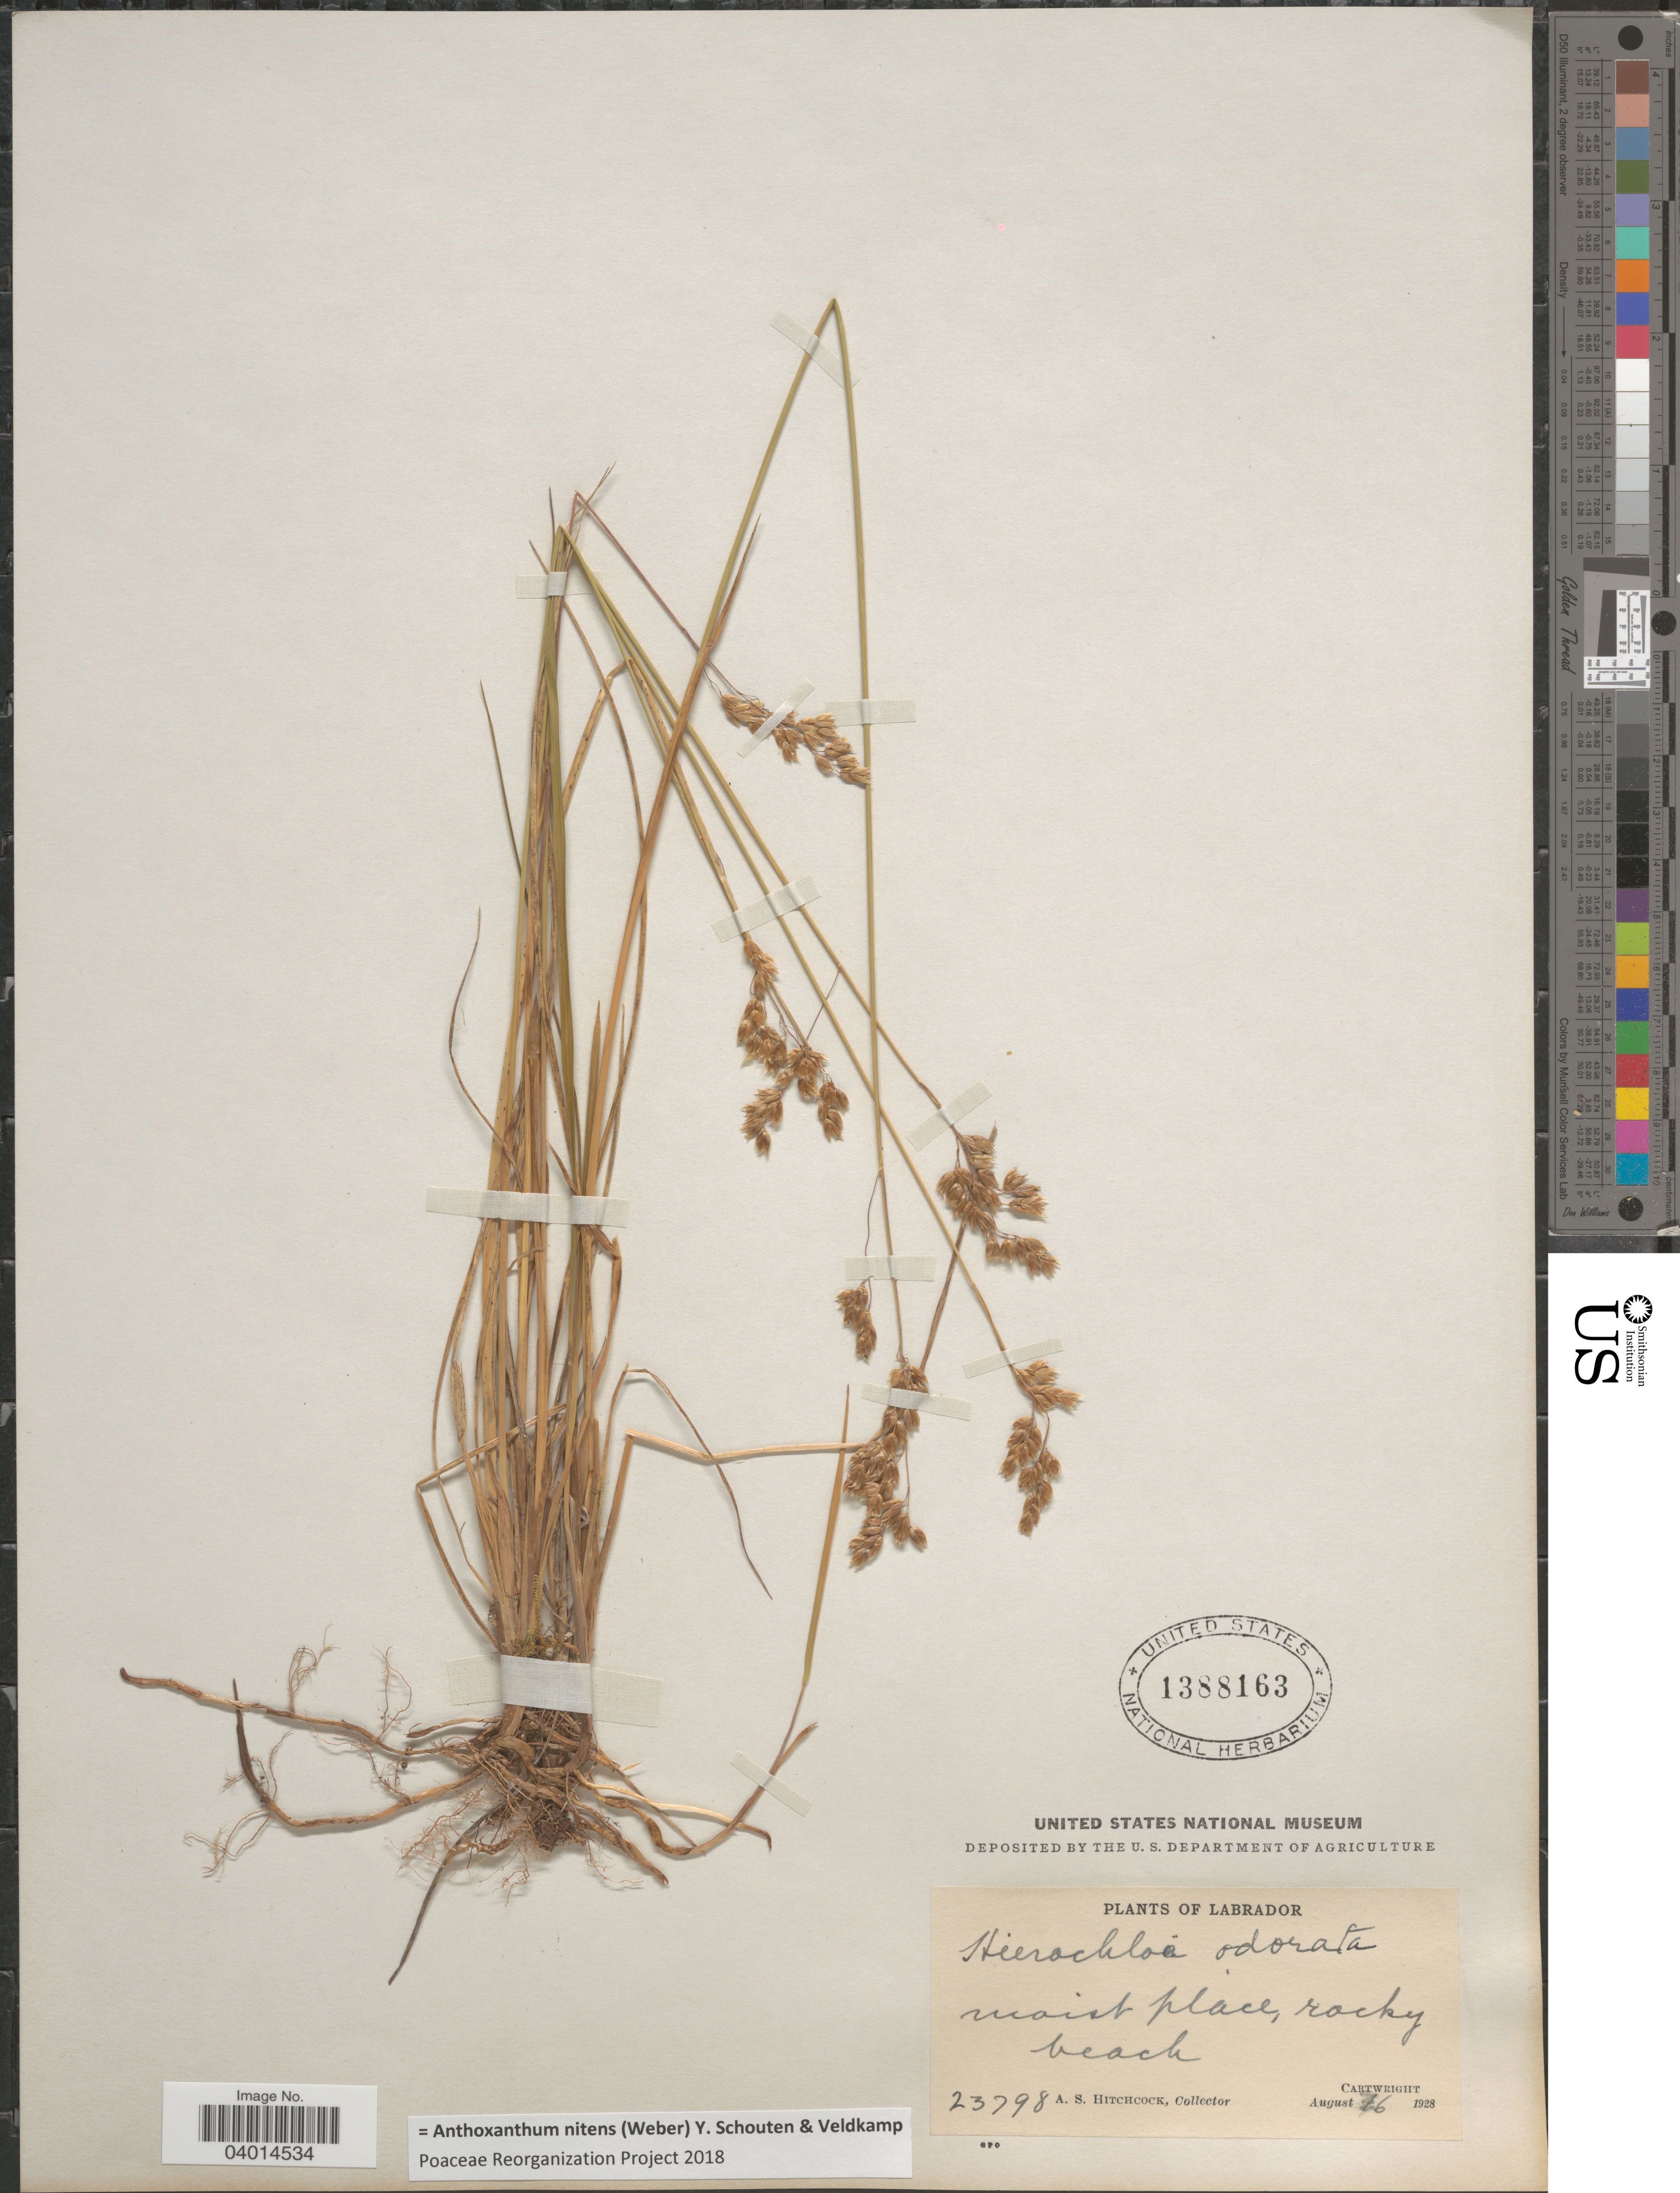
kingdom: Plantae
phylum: Tracheophyta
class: Liliopsida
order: Poales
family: Poaceae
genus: Anthoxanthum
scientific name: Anthoxanthum nitens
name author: (G.H. Weber) R.T.A. Schouten & Veldkamp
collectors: A. S. Hitchcock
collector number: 23798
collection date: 1928-08-06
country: Canada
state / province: Newfoundland and Labrador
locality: Labrador. Cartwright.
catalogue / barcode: US 1388163